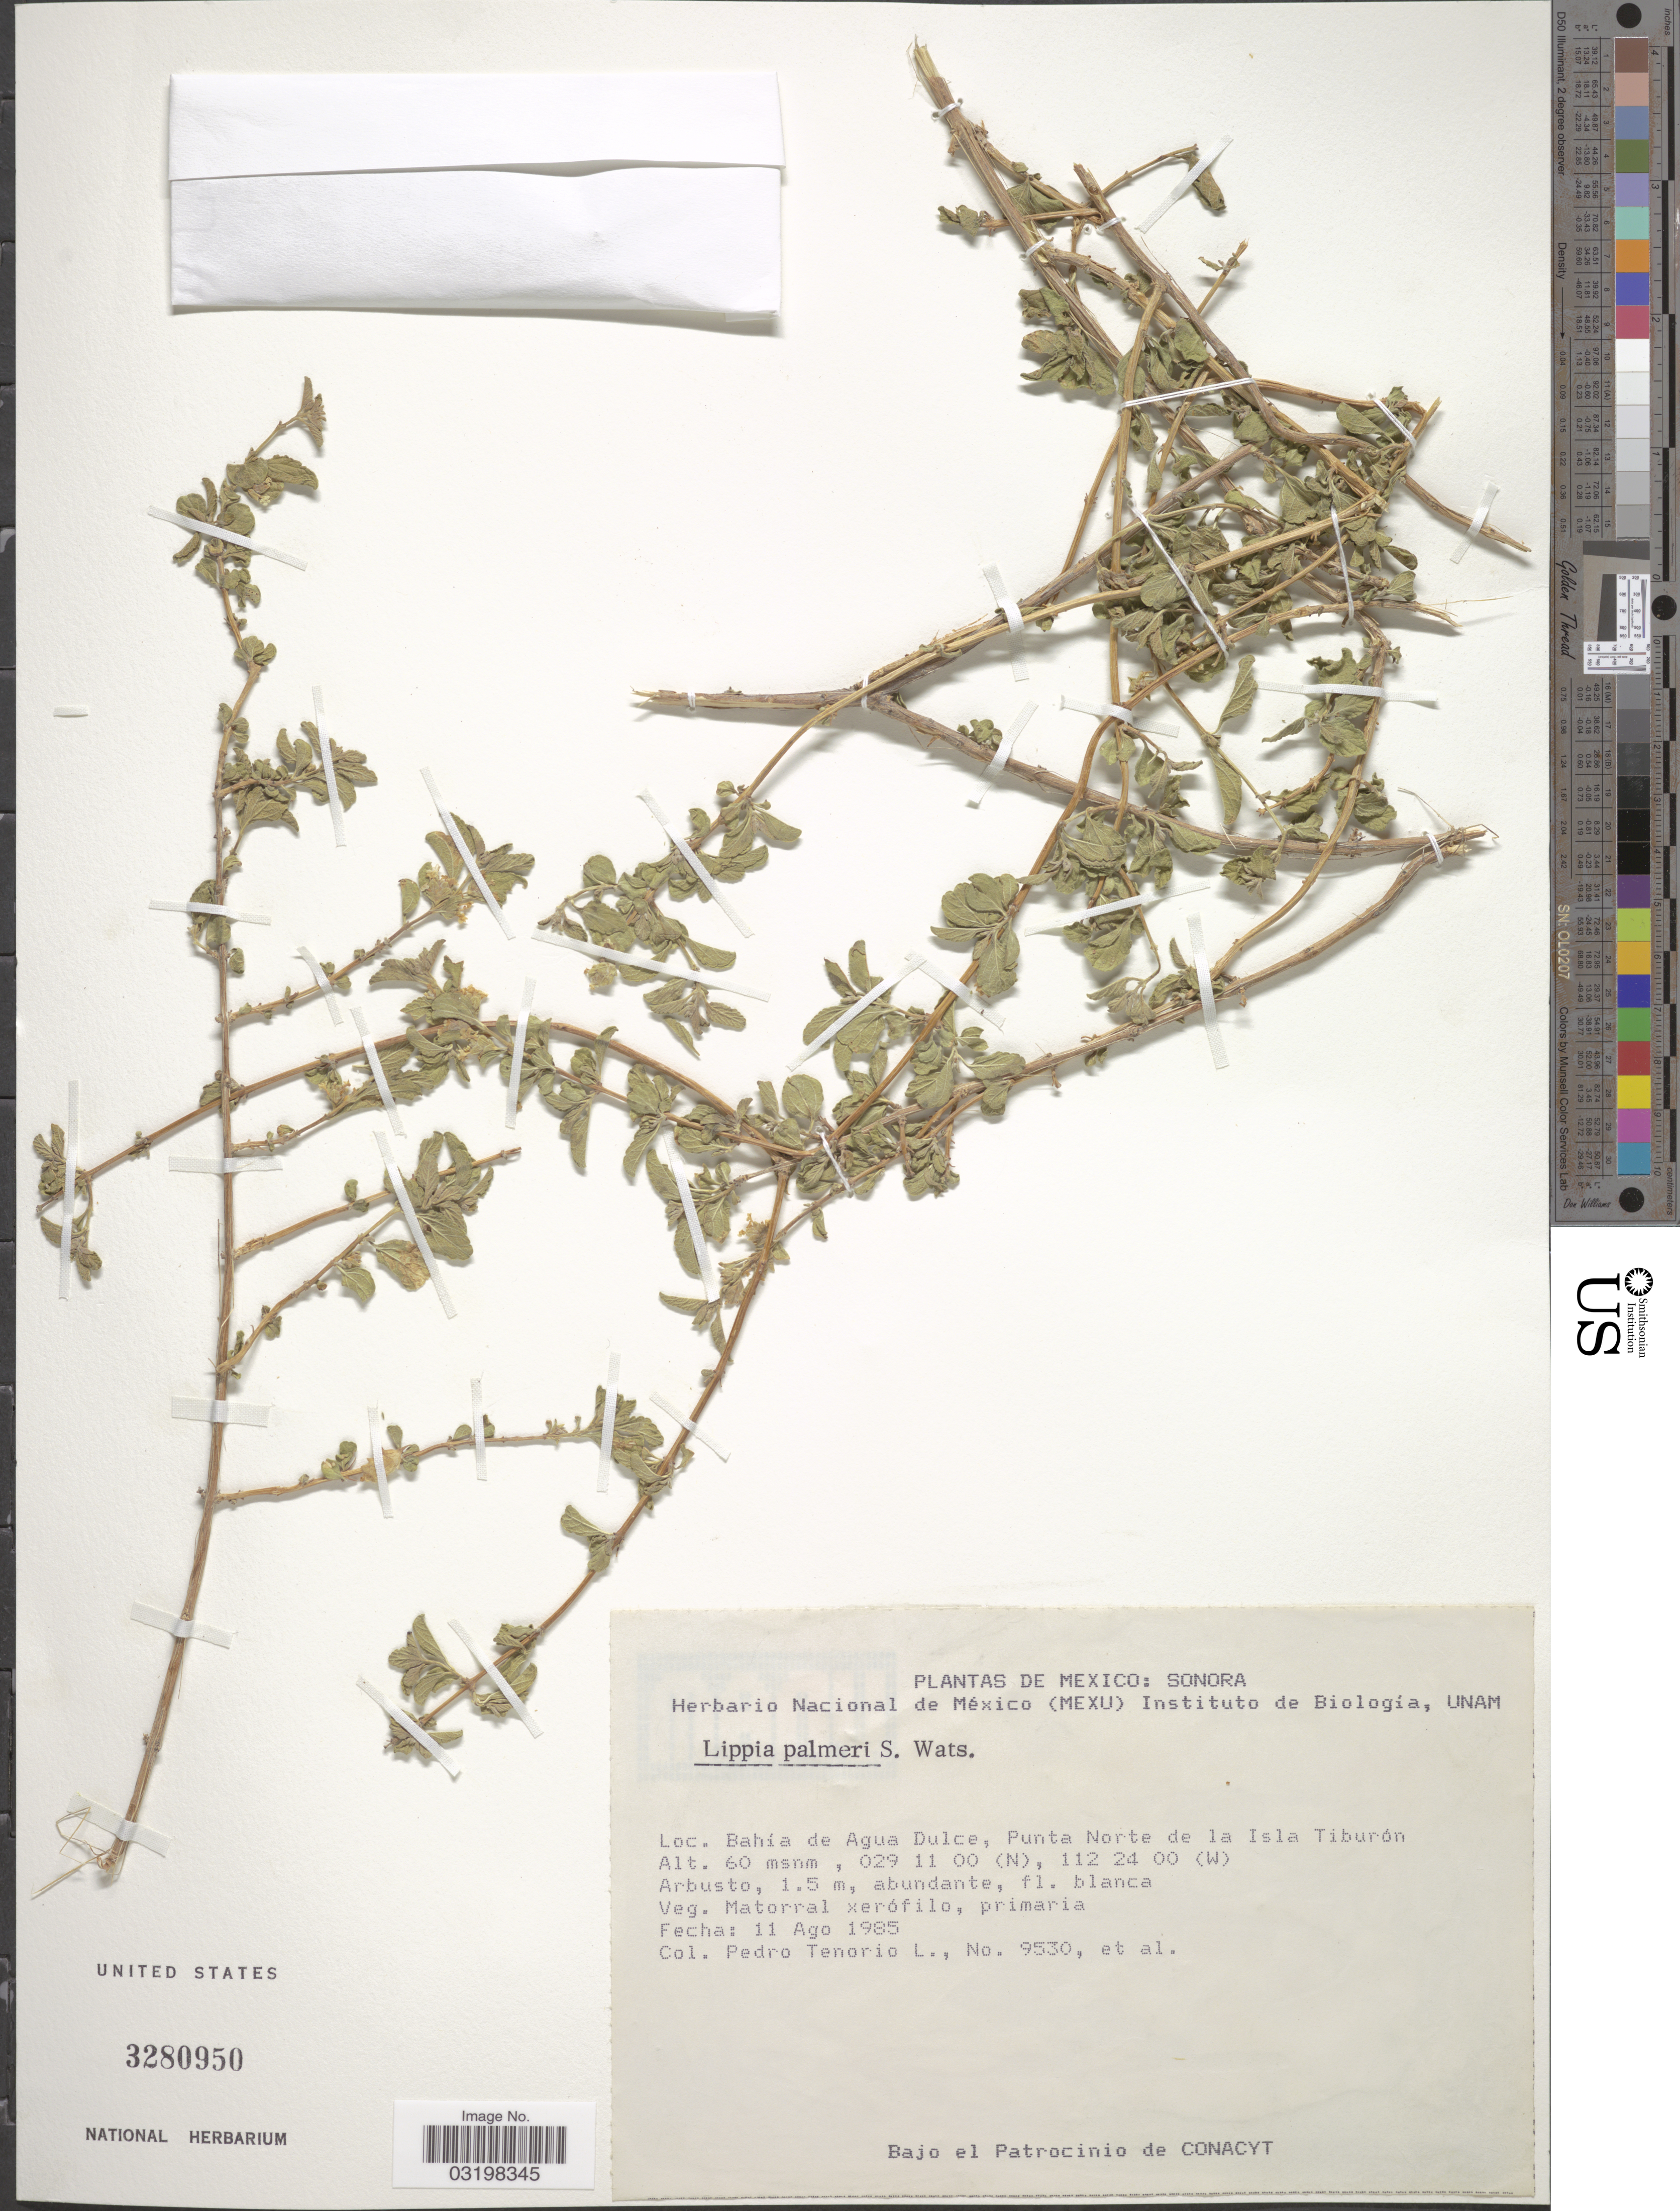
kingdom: Plantae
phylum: Tracheophyta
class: Magnoliopsida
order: Lamiales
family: Verbenaceae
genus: Lippia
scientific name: Lippia palmeri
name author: S. Watson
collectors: P. Tenorio L.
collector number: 9530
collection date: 1986-08-11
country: Mexico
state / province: Sonora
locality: Bahía de Agua Dulce, Punta Norte de la Isla Tiburón.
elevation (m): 60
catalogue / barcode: US 3280950